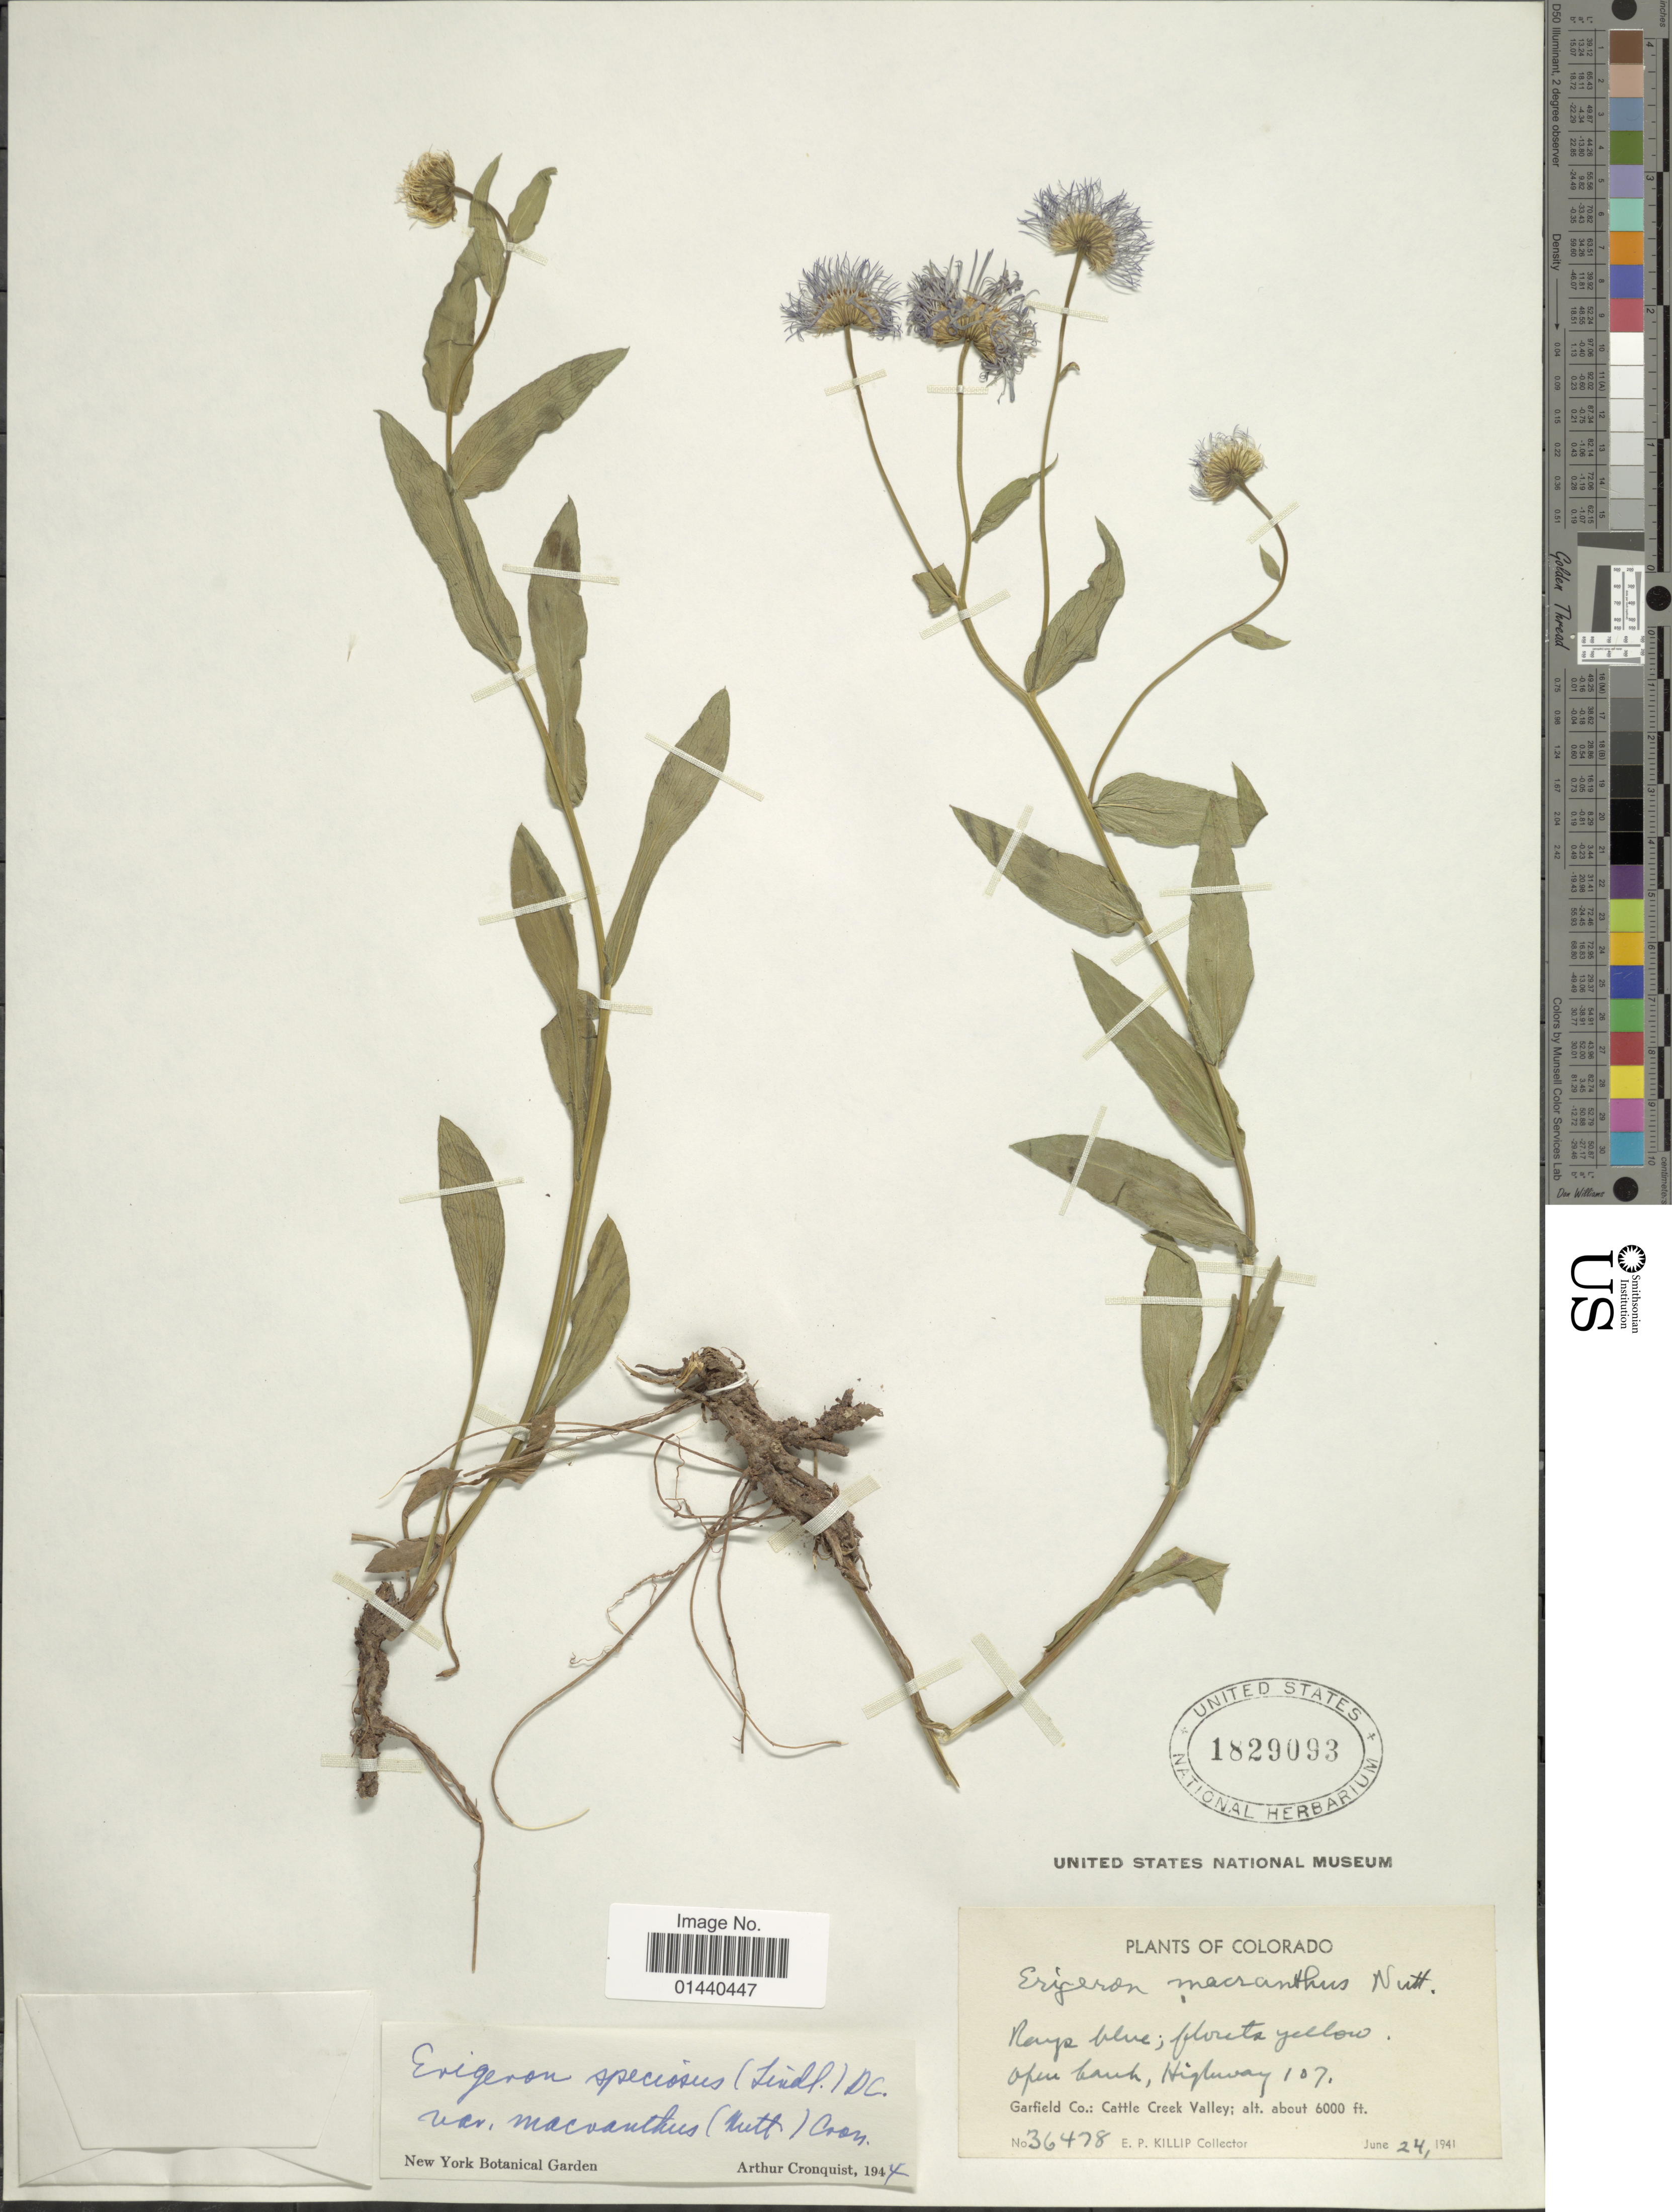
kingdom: Plantae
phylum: Tracheophyta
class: Magnoliopsida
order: Asterales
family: Asteraceae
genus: Erigeron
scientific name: Erigeron speciosus var. macranthus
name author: (Nutt.) Cronq.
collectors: E. P. Killip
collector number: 36478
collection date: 1941-06-24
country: United States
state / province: Colorado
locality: Open bank, Highway 107. Garfield Co.: Cattle Creek Valley.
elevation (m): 1829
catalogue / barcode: US 1829093